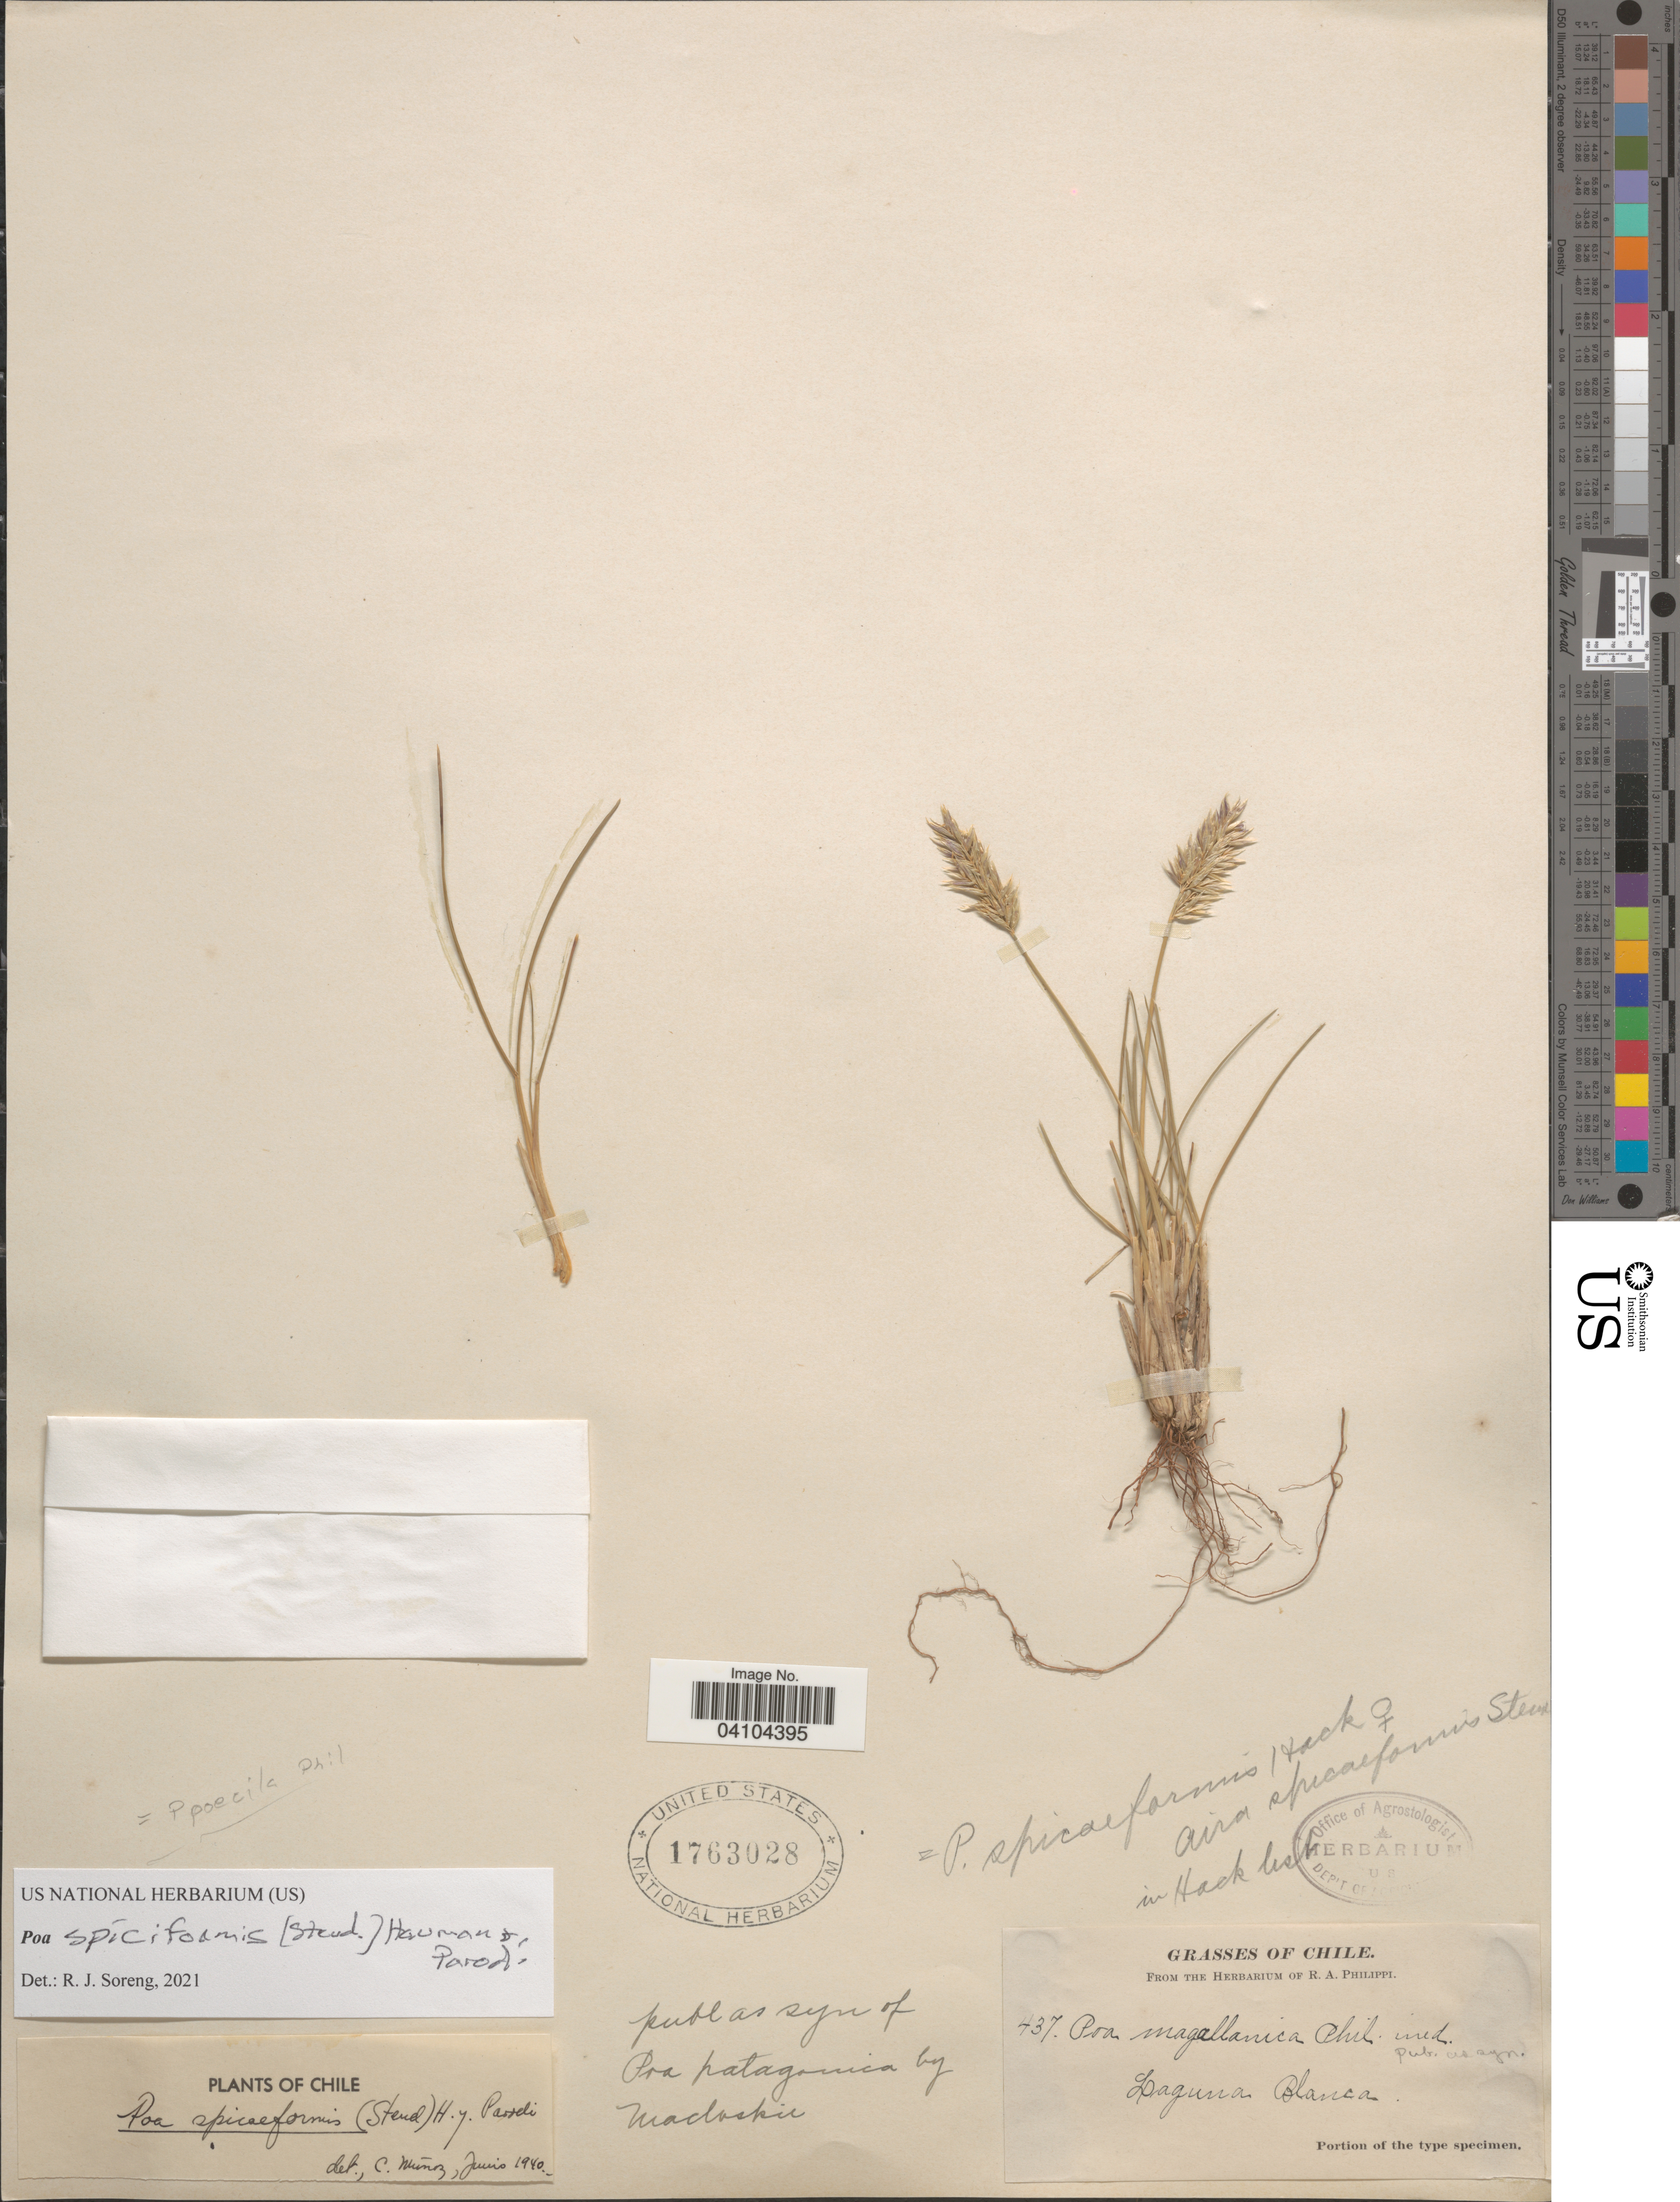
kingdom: Plantae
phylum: Tracheophyta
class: Liliopsida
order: Poales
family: Poaceae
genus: Poa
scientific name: Poa spiciformis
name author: Steud.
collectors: ex. herb. R.A. Philippi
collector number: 437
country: Chile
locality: Laguna Blanca.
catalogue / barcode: US 1763028